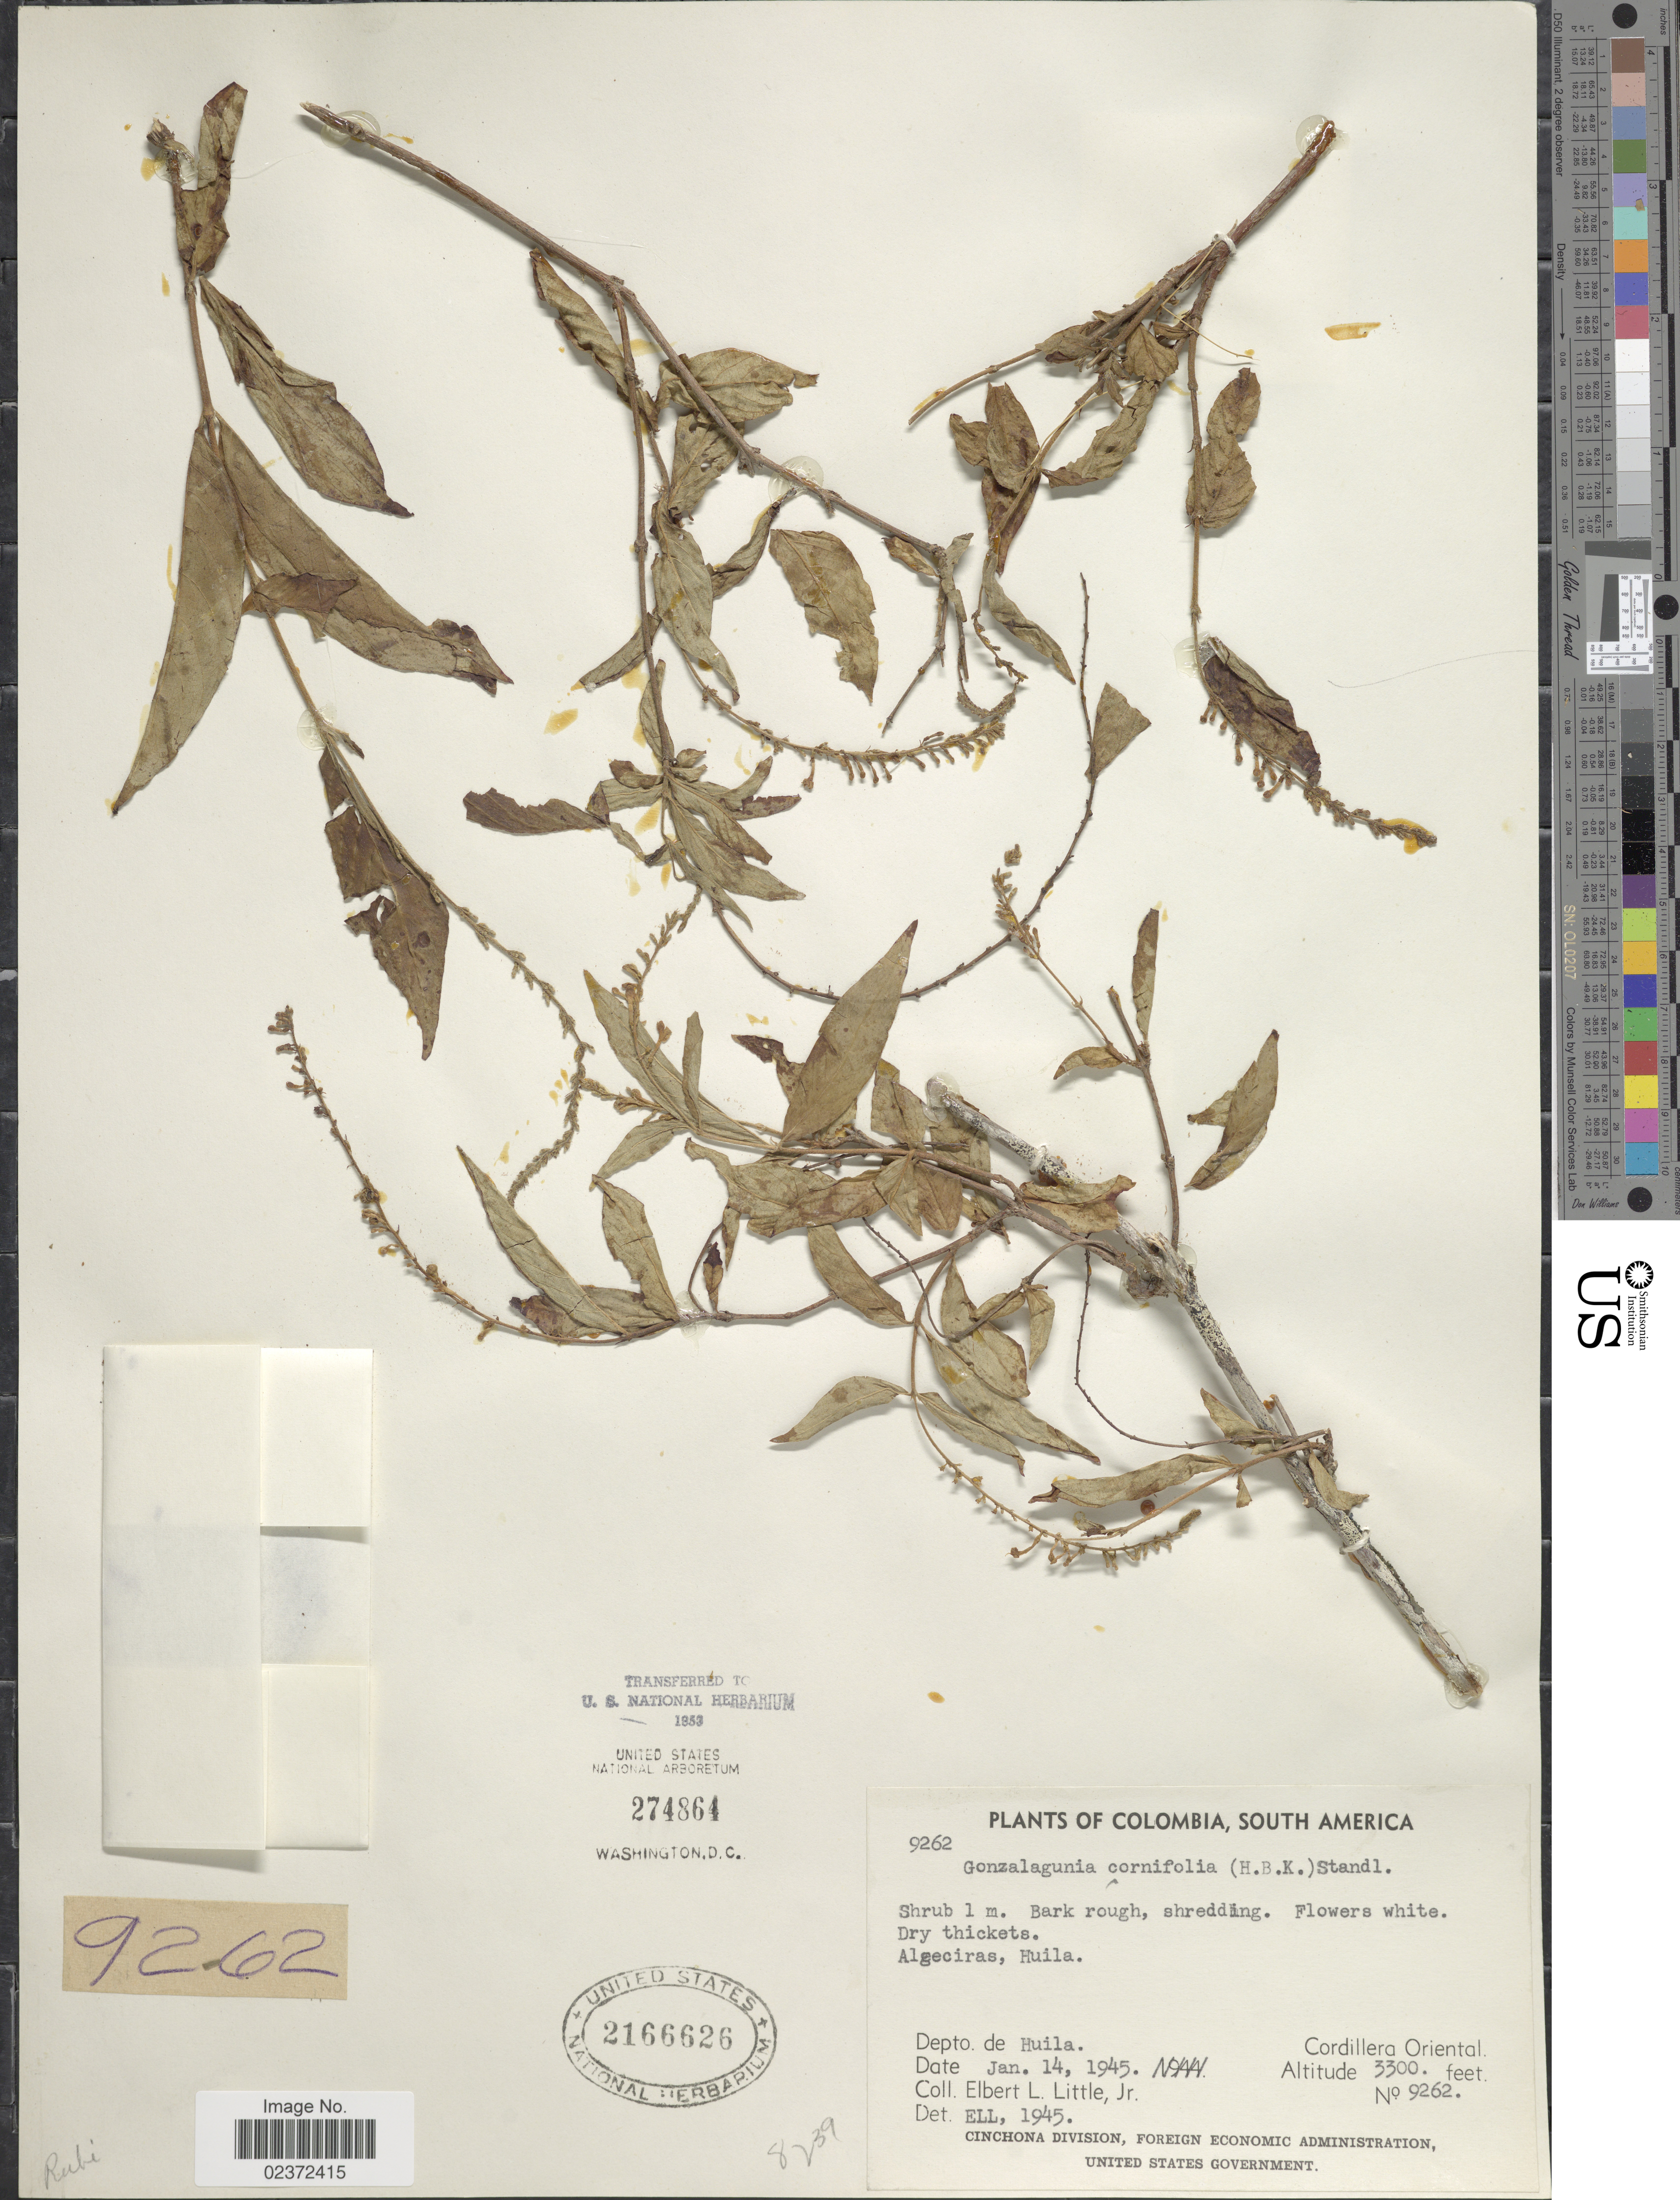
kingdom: Plantae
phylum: Tracheophyta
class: Magnoliopsida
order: Gentianales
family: Rubiaceae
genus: Gonzalagunia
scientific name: Gonzalagunia cornifolia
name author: (Kunth) Standl.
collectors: E. L. Little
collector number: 9262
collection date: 1945-01-14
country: Colombia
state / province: Huila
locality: Algeciras, Cordillera Oriental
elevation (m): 1006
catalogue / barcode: US 2166626